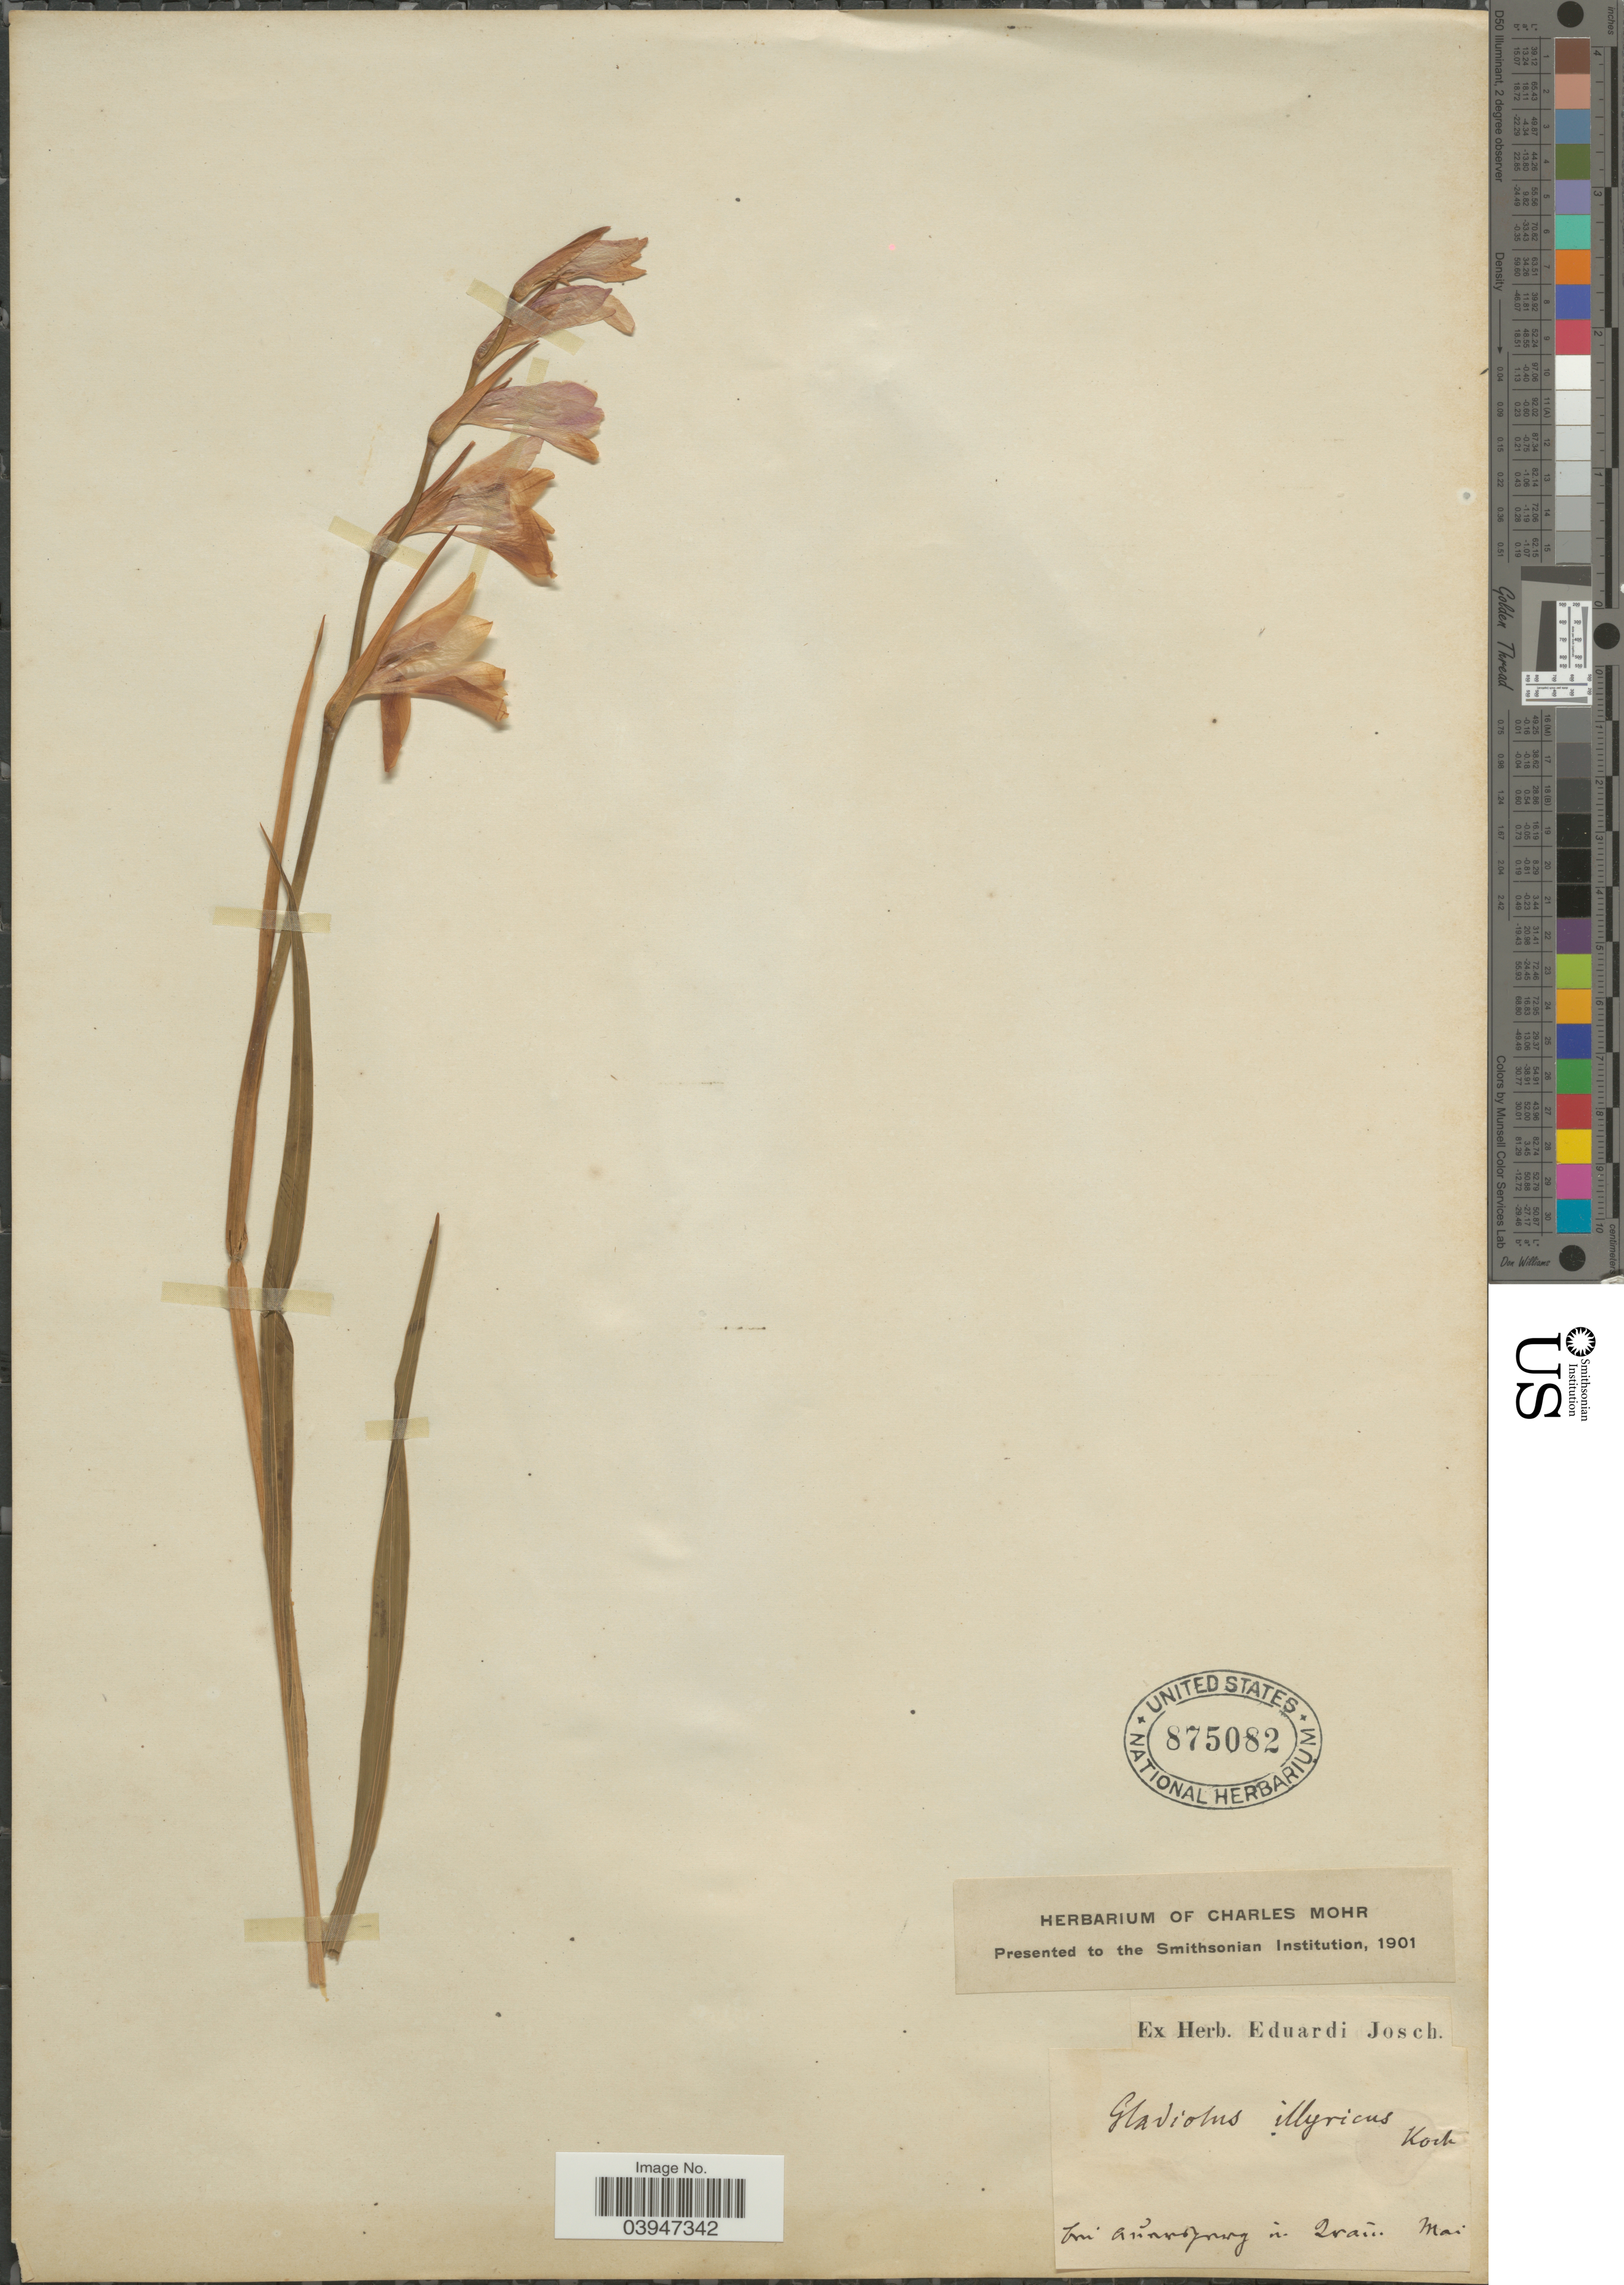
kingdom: Plantae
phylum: Tracheophyta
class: Liliopsida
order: Asparagales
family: Iridaceae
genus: Gladiolus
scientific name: Gladiolus illyricus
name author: W.D.J. Koch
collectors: Ex herb. Eduardi Josch.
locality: bei Aňnoyning [interpreted] in Iraũ. [interpreted]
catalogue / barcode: US 875082